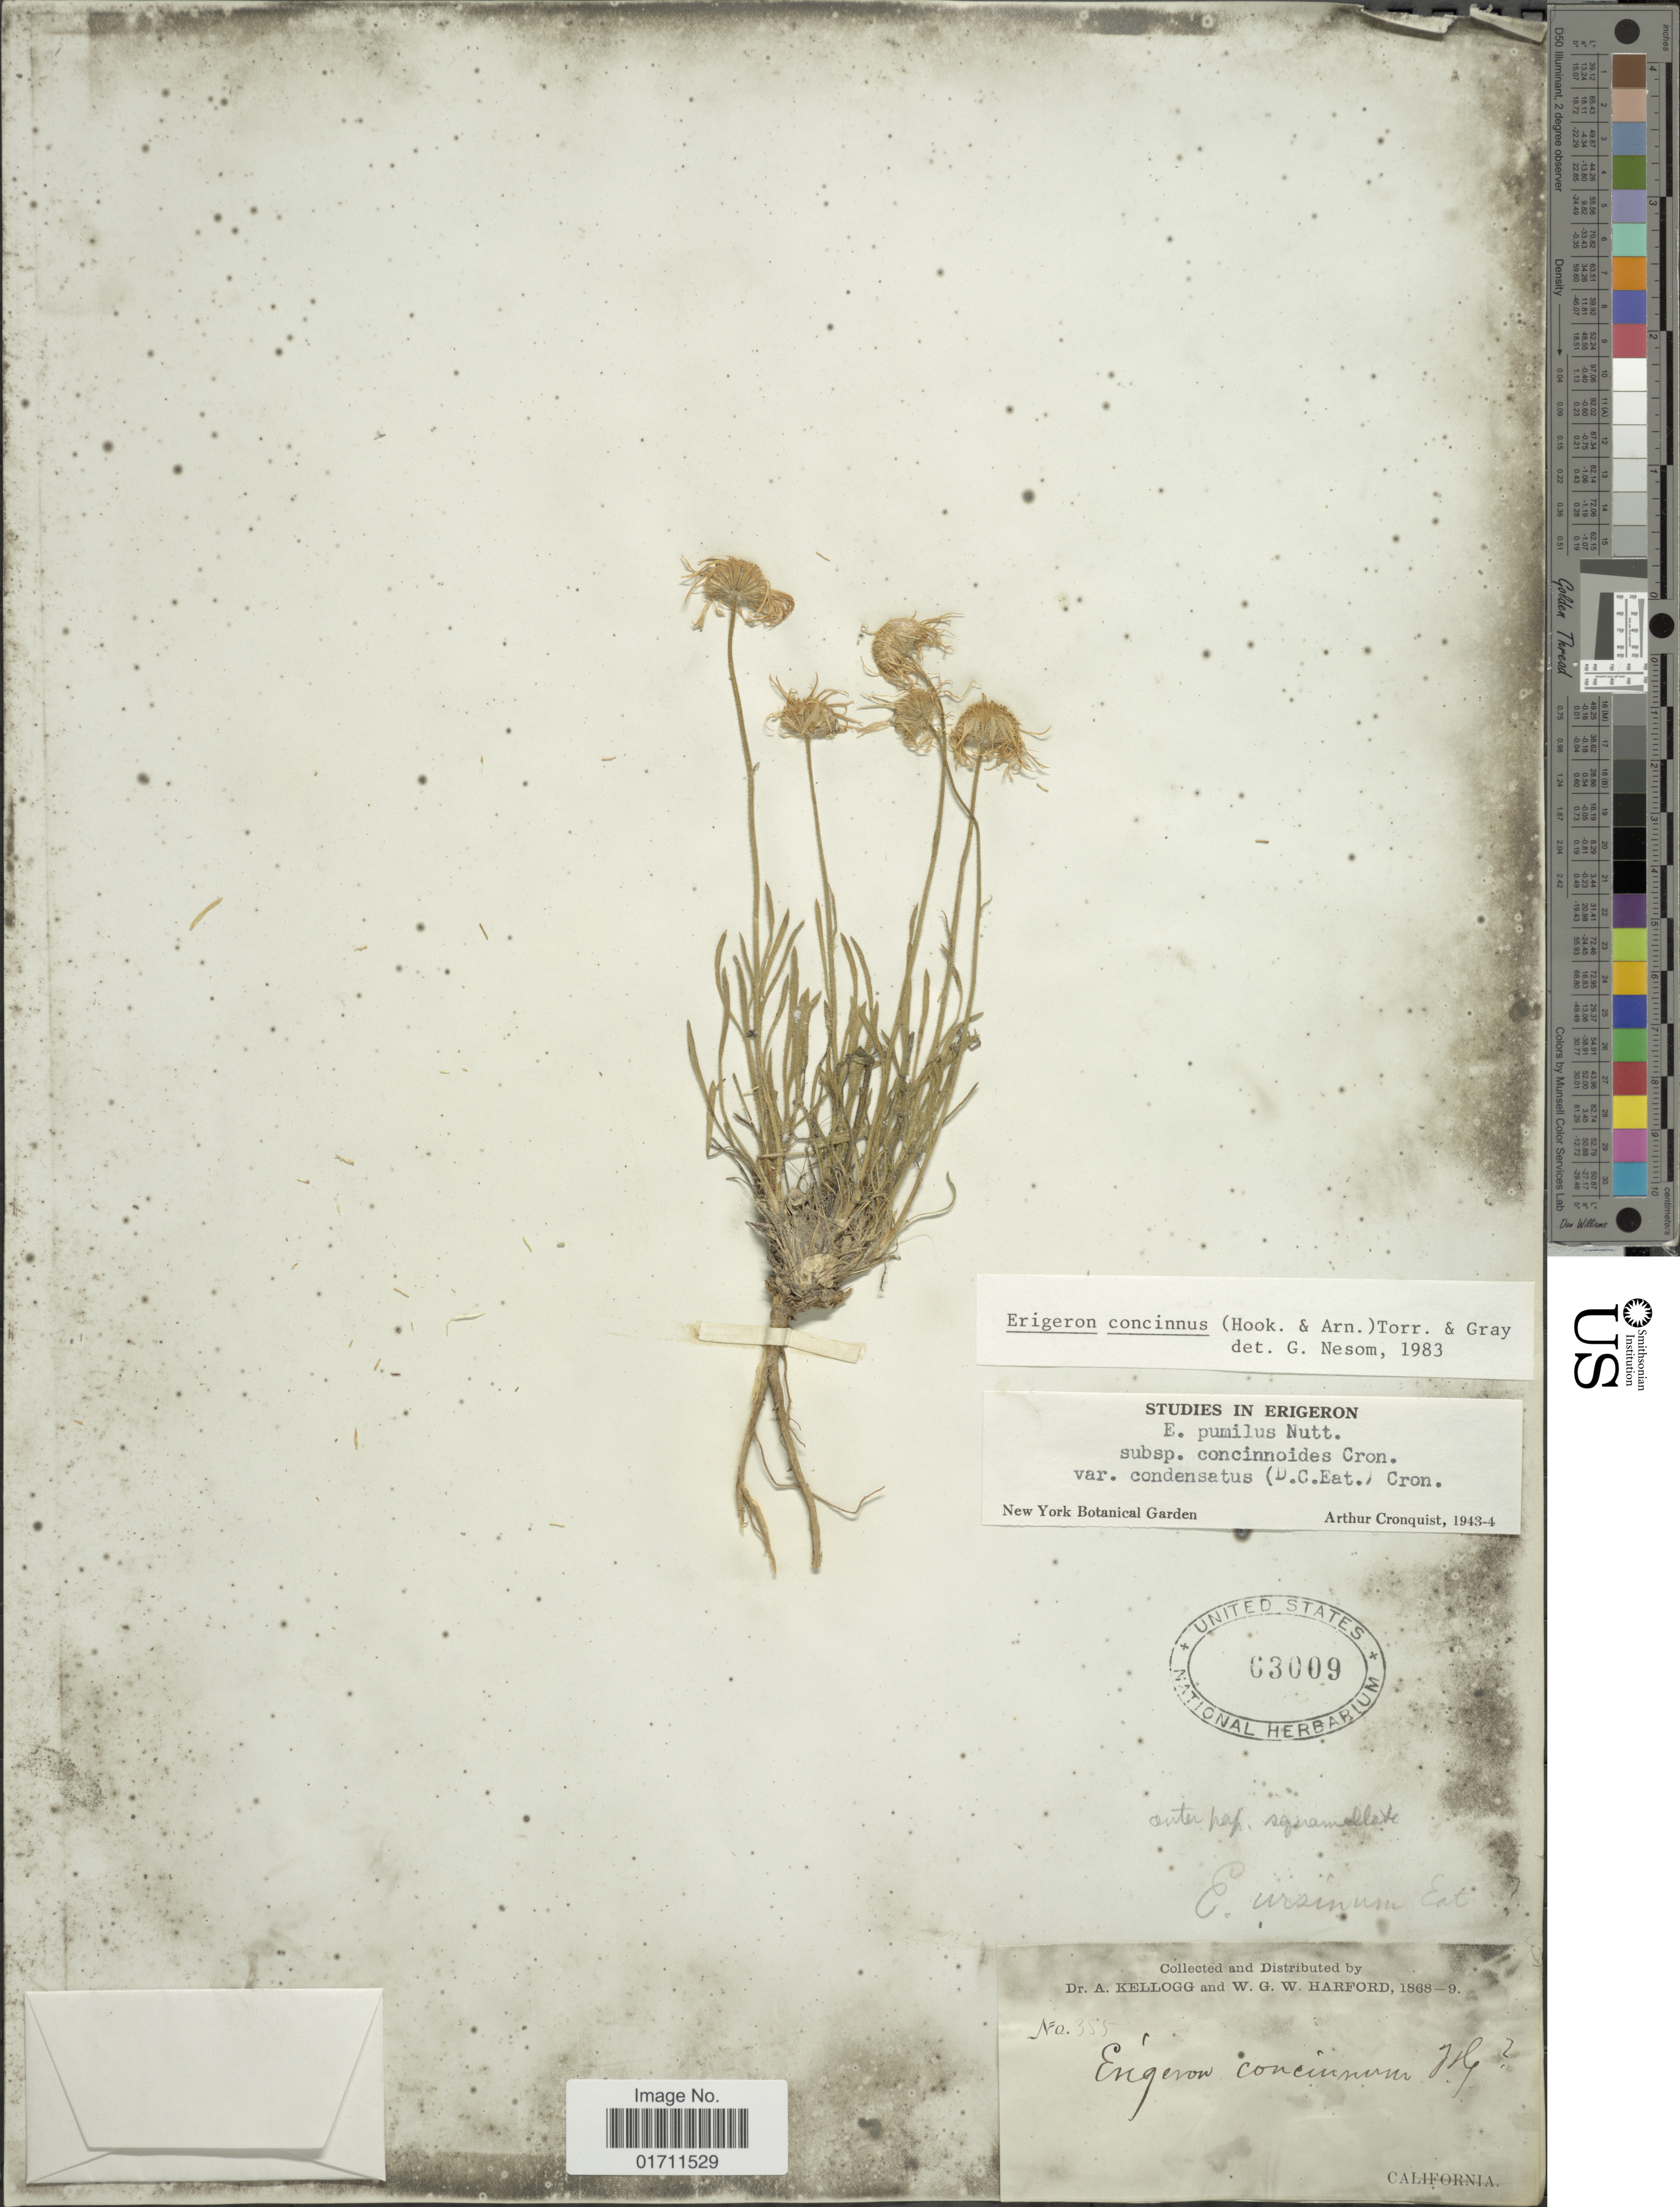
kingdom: Plantae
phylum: Tracheophyta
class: Magnoliopsida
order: Asterales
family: Asteraceae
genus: Erigeron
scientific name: Erigeron concinnus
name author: (Hook. & Arn.) Torr. & A. Gray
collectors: A. Kellogg & W. G. W. Harford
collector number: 355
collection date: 1868/1869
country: United States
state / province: California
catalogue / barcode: US 63009